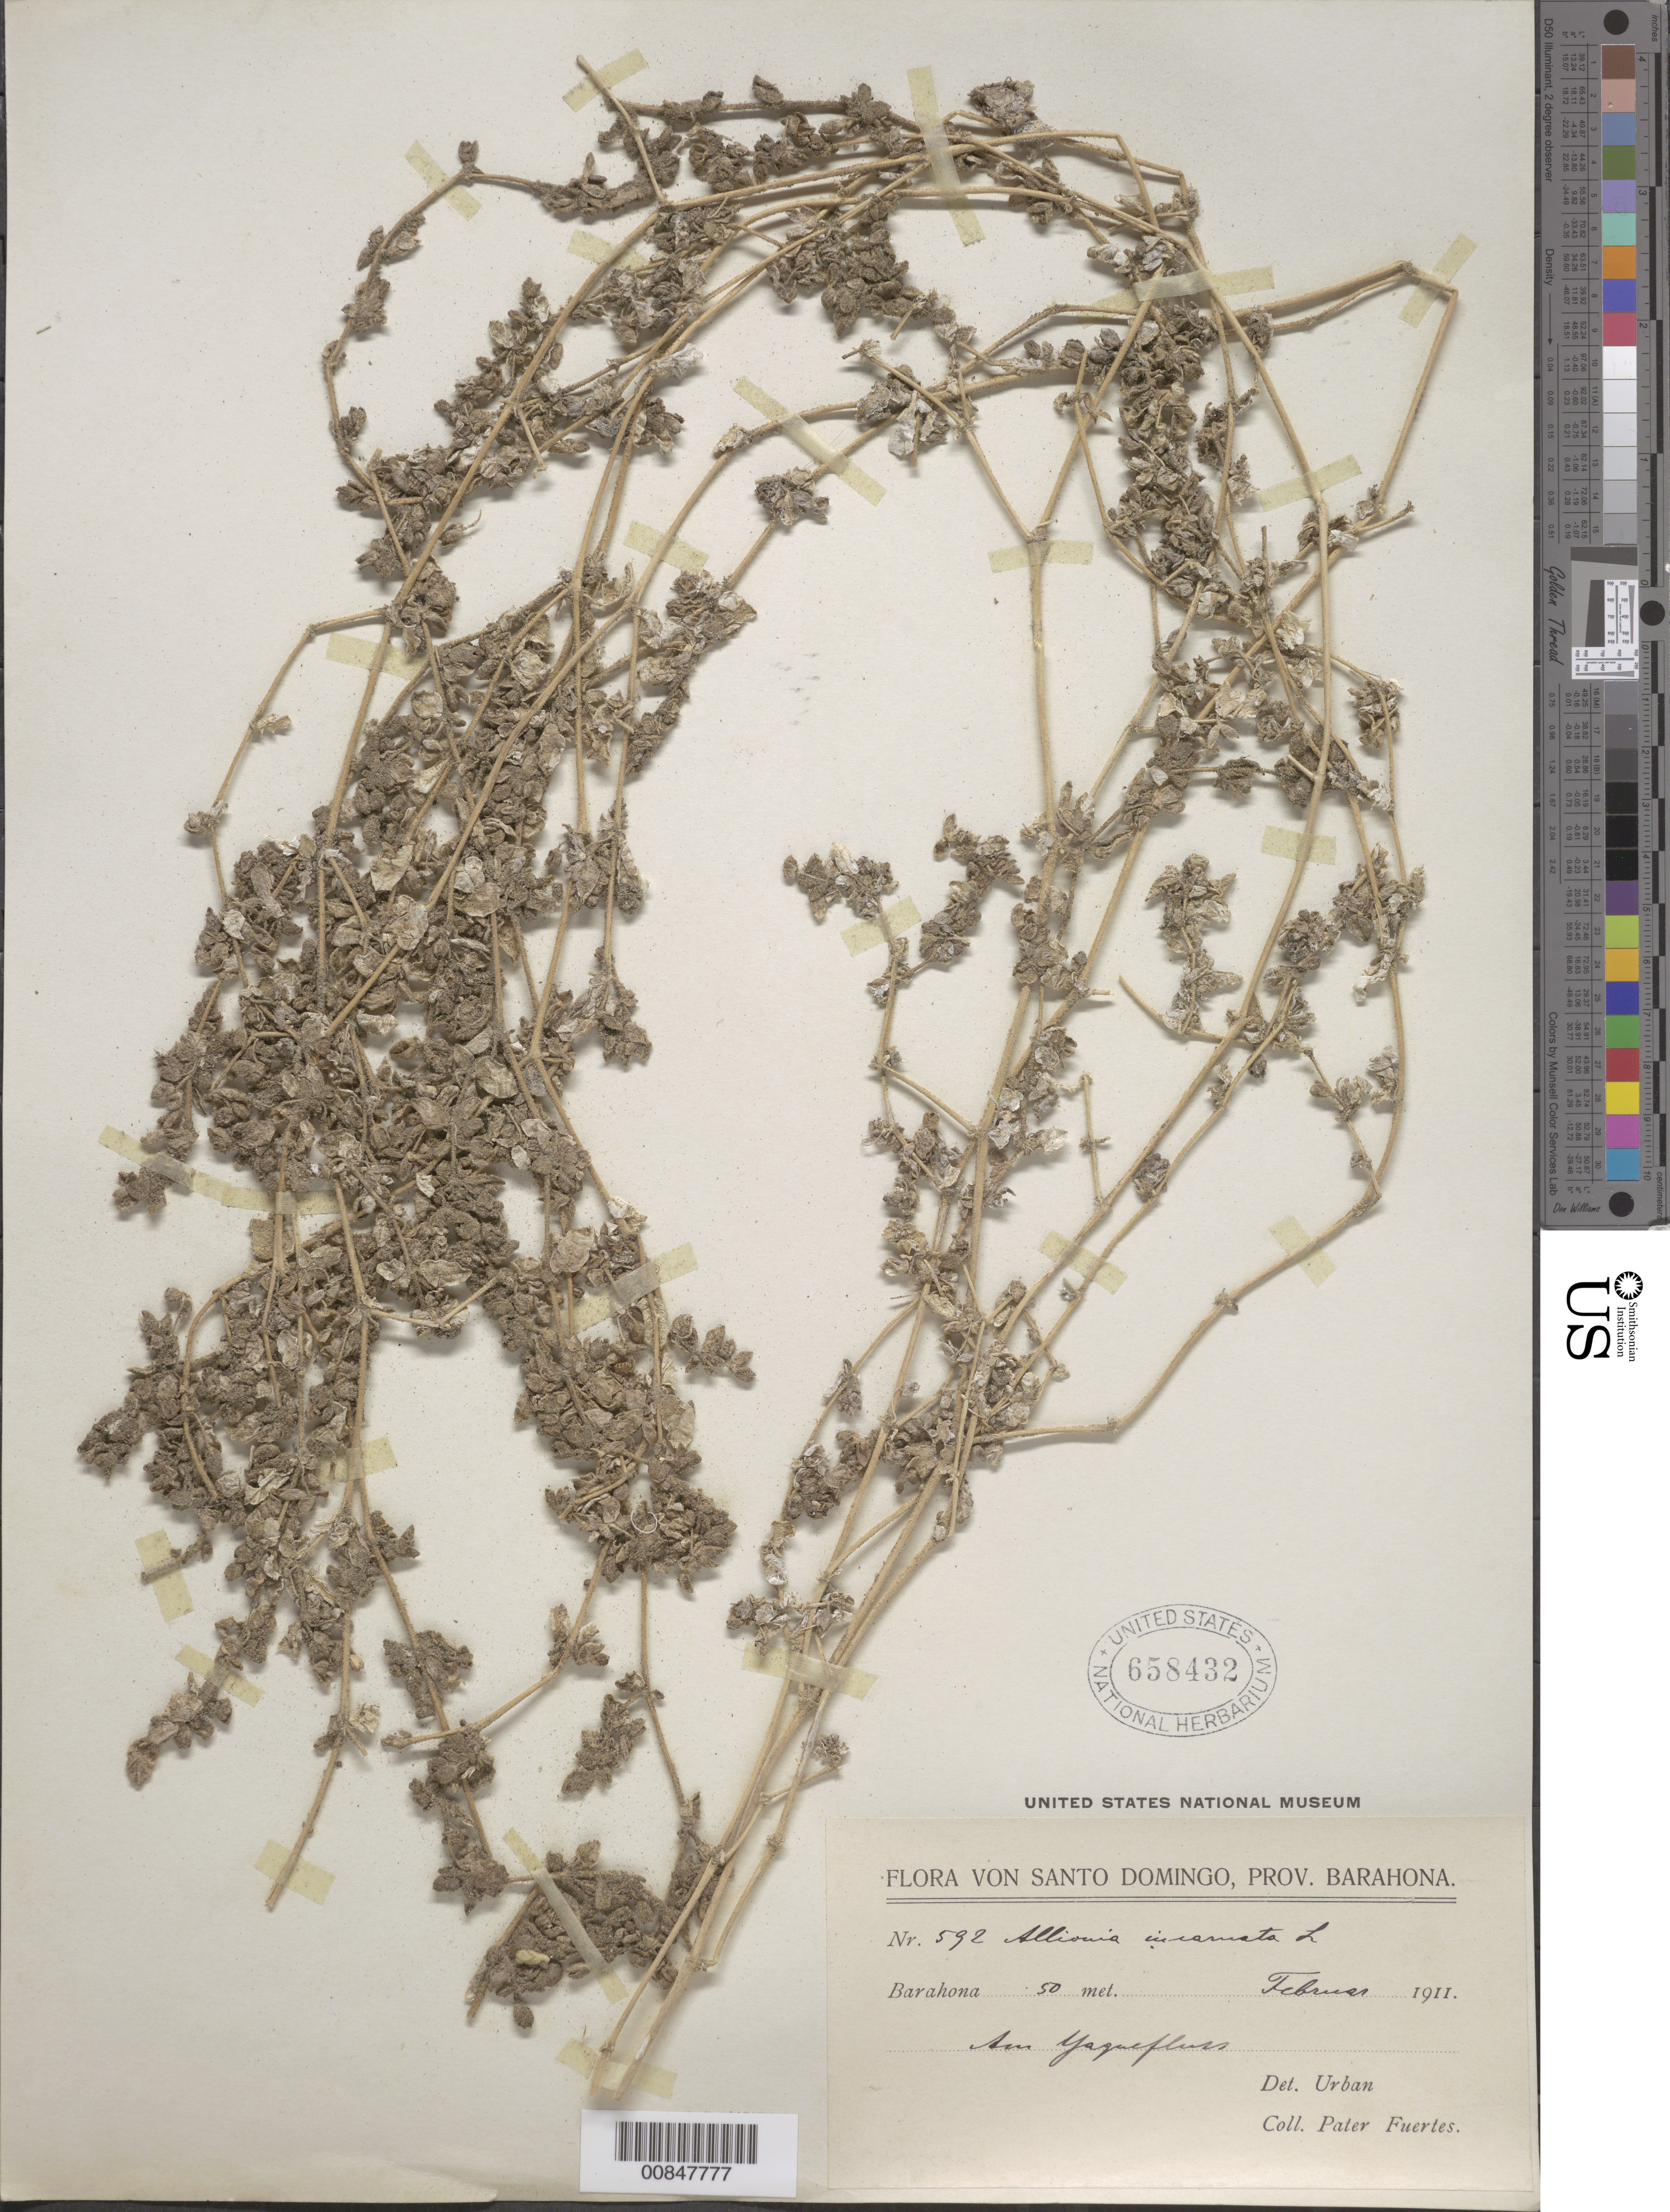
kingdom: Plantae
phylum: Tracheophyta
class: Magnoliopsida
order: Caryophyllales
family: Nyctaginaceae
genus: Allionia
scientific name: Allionia incarnata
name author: L.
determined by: Urban, Ignatz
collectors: M. D. Fuertes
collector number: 592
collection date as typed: Feb 1911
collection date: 1911-02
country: Dominican Republic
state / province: Barahona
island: Hispaniola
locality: Barahona.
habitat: Am yaquefluss.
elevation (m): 50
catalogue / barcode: US 658432